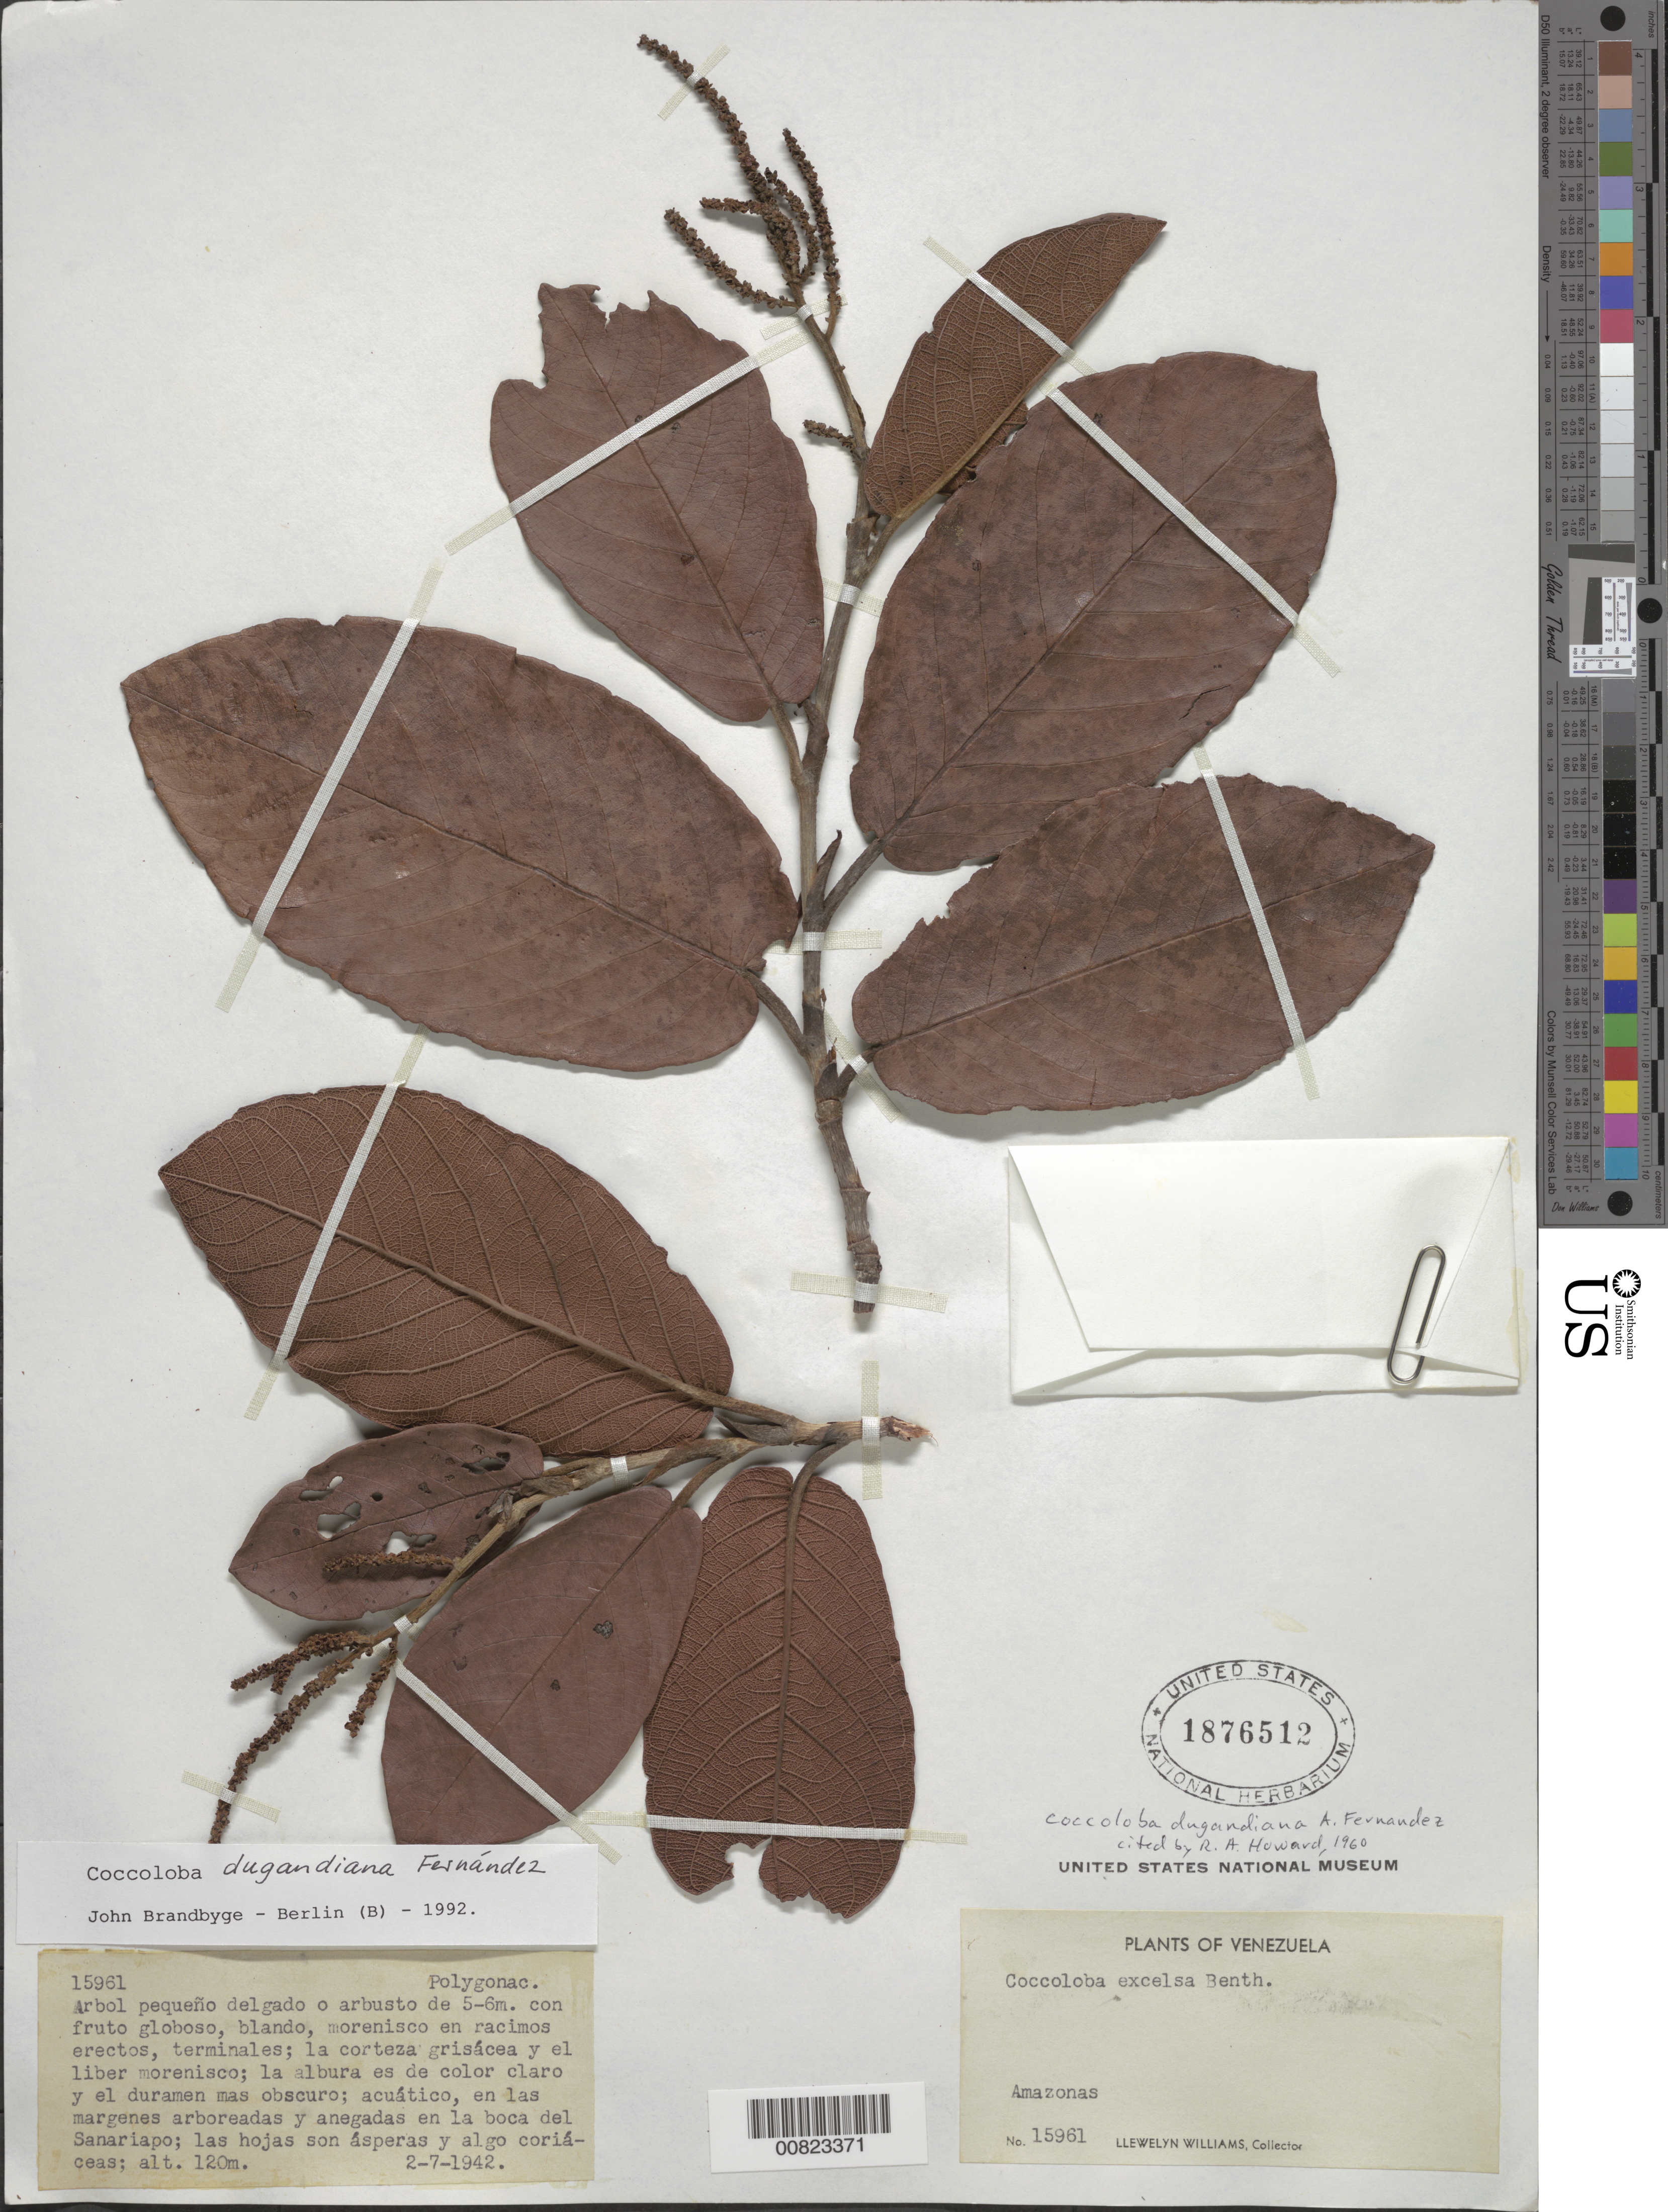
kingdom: Plantae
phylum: Tracheophyta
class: Magnoliopsida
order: Caryophyllales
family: Polygonaceae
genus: Coccoloba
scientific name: Coccoloba dugandiana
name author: A. Fernández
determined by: Brandbyge, J.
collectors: Ll. Williams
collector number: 15961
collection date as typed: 2-Jul-42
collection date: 1942-07-02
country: Venezuela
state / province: Amazonas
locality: Boca de Sanariapo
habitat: Margenes arboreadas y anegadas en la boca del río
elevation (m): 120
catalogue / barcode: US 1876512